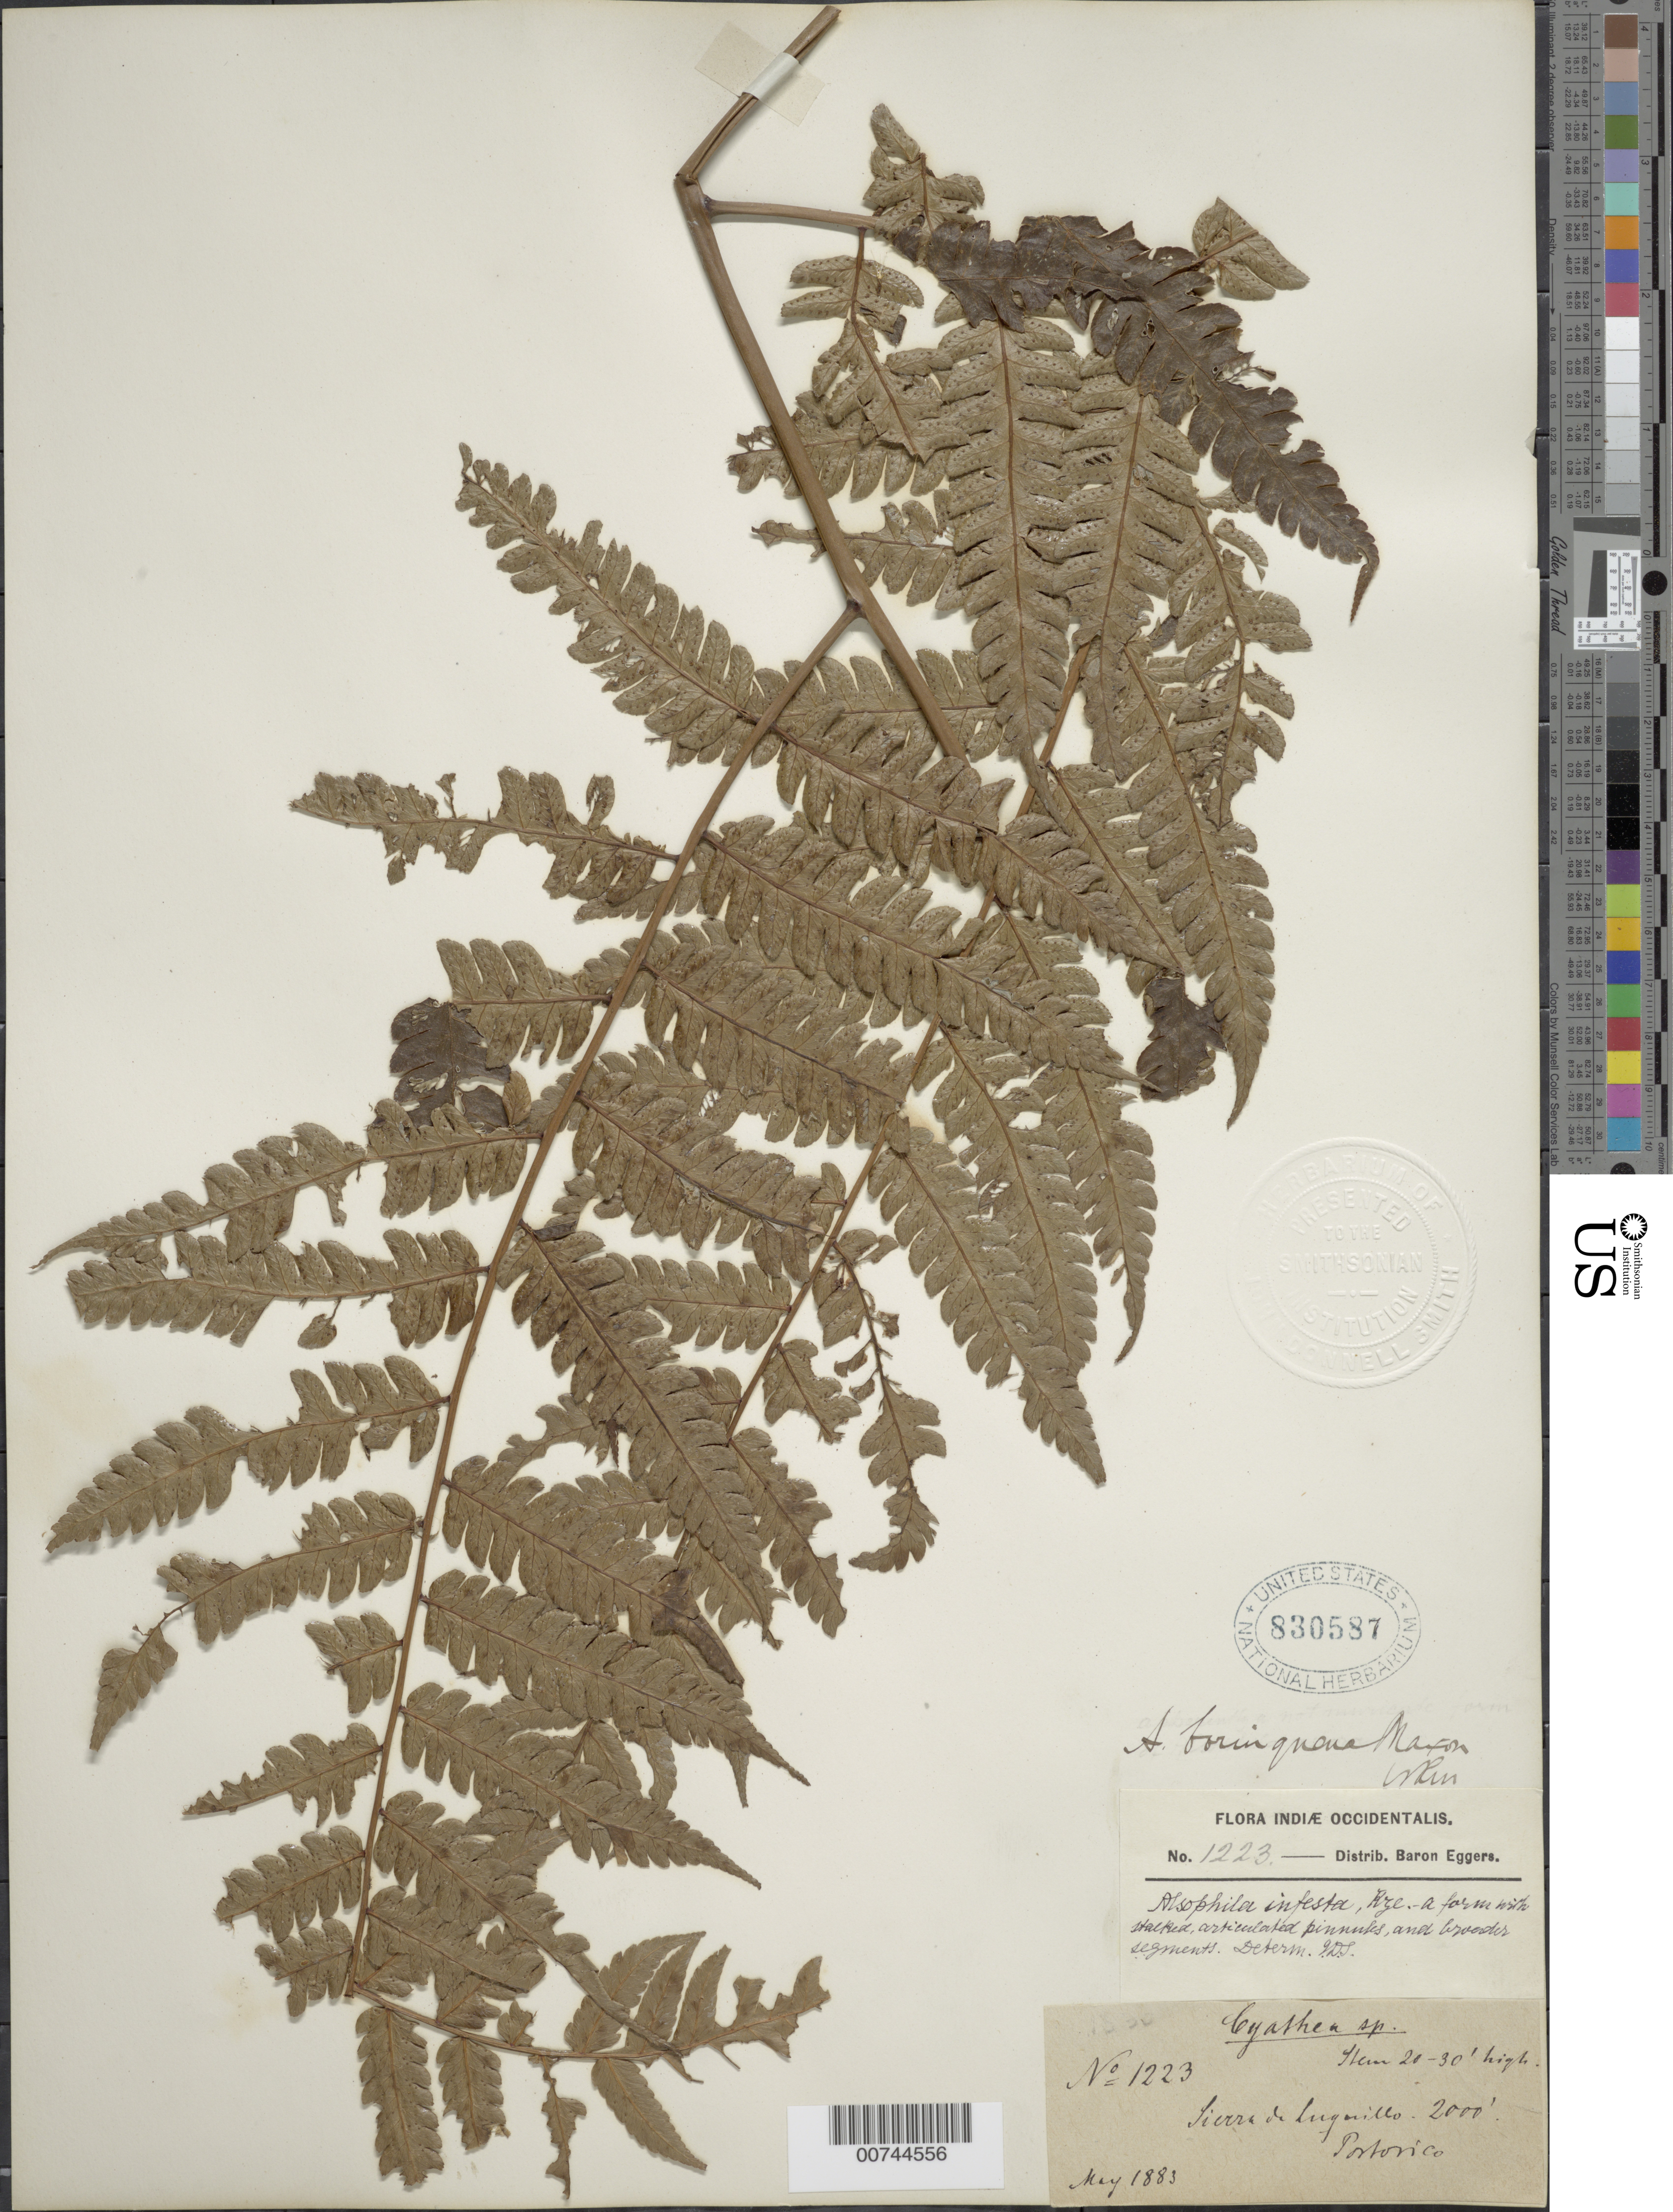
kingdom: Plantae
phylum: Tracheophyta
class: Polypodiopsida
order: Cyatheales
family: Cyatheaceae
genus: Cyathea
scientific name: Cyathea borinquena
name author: (Maxon) Domin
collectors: H. F. A. von Eggers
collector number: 1223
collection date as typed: May 1883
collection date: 1883-05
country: Puerto Rico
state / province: Luquillo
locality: Sierra de Luquillo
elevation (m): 610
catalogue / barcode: US 830587